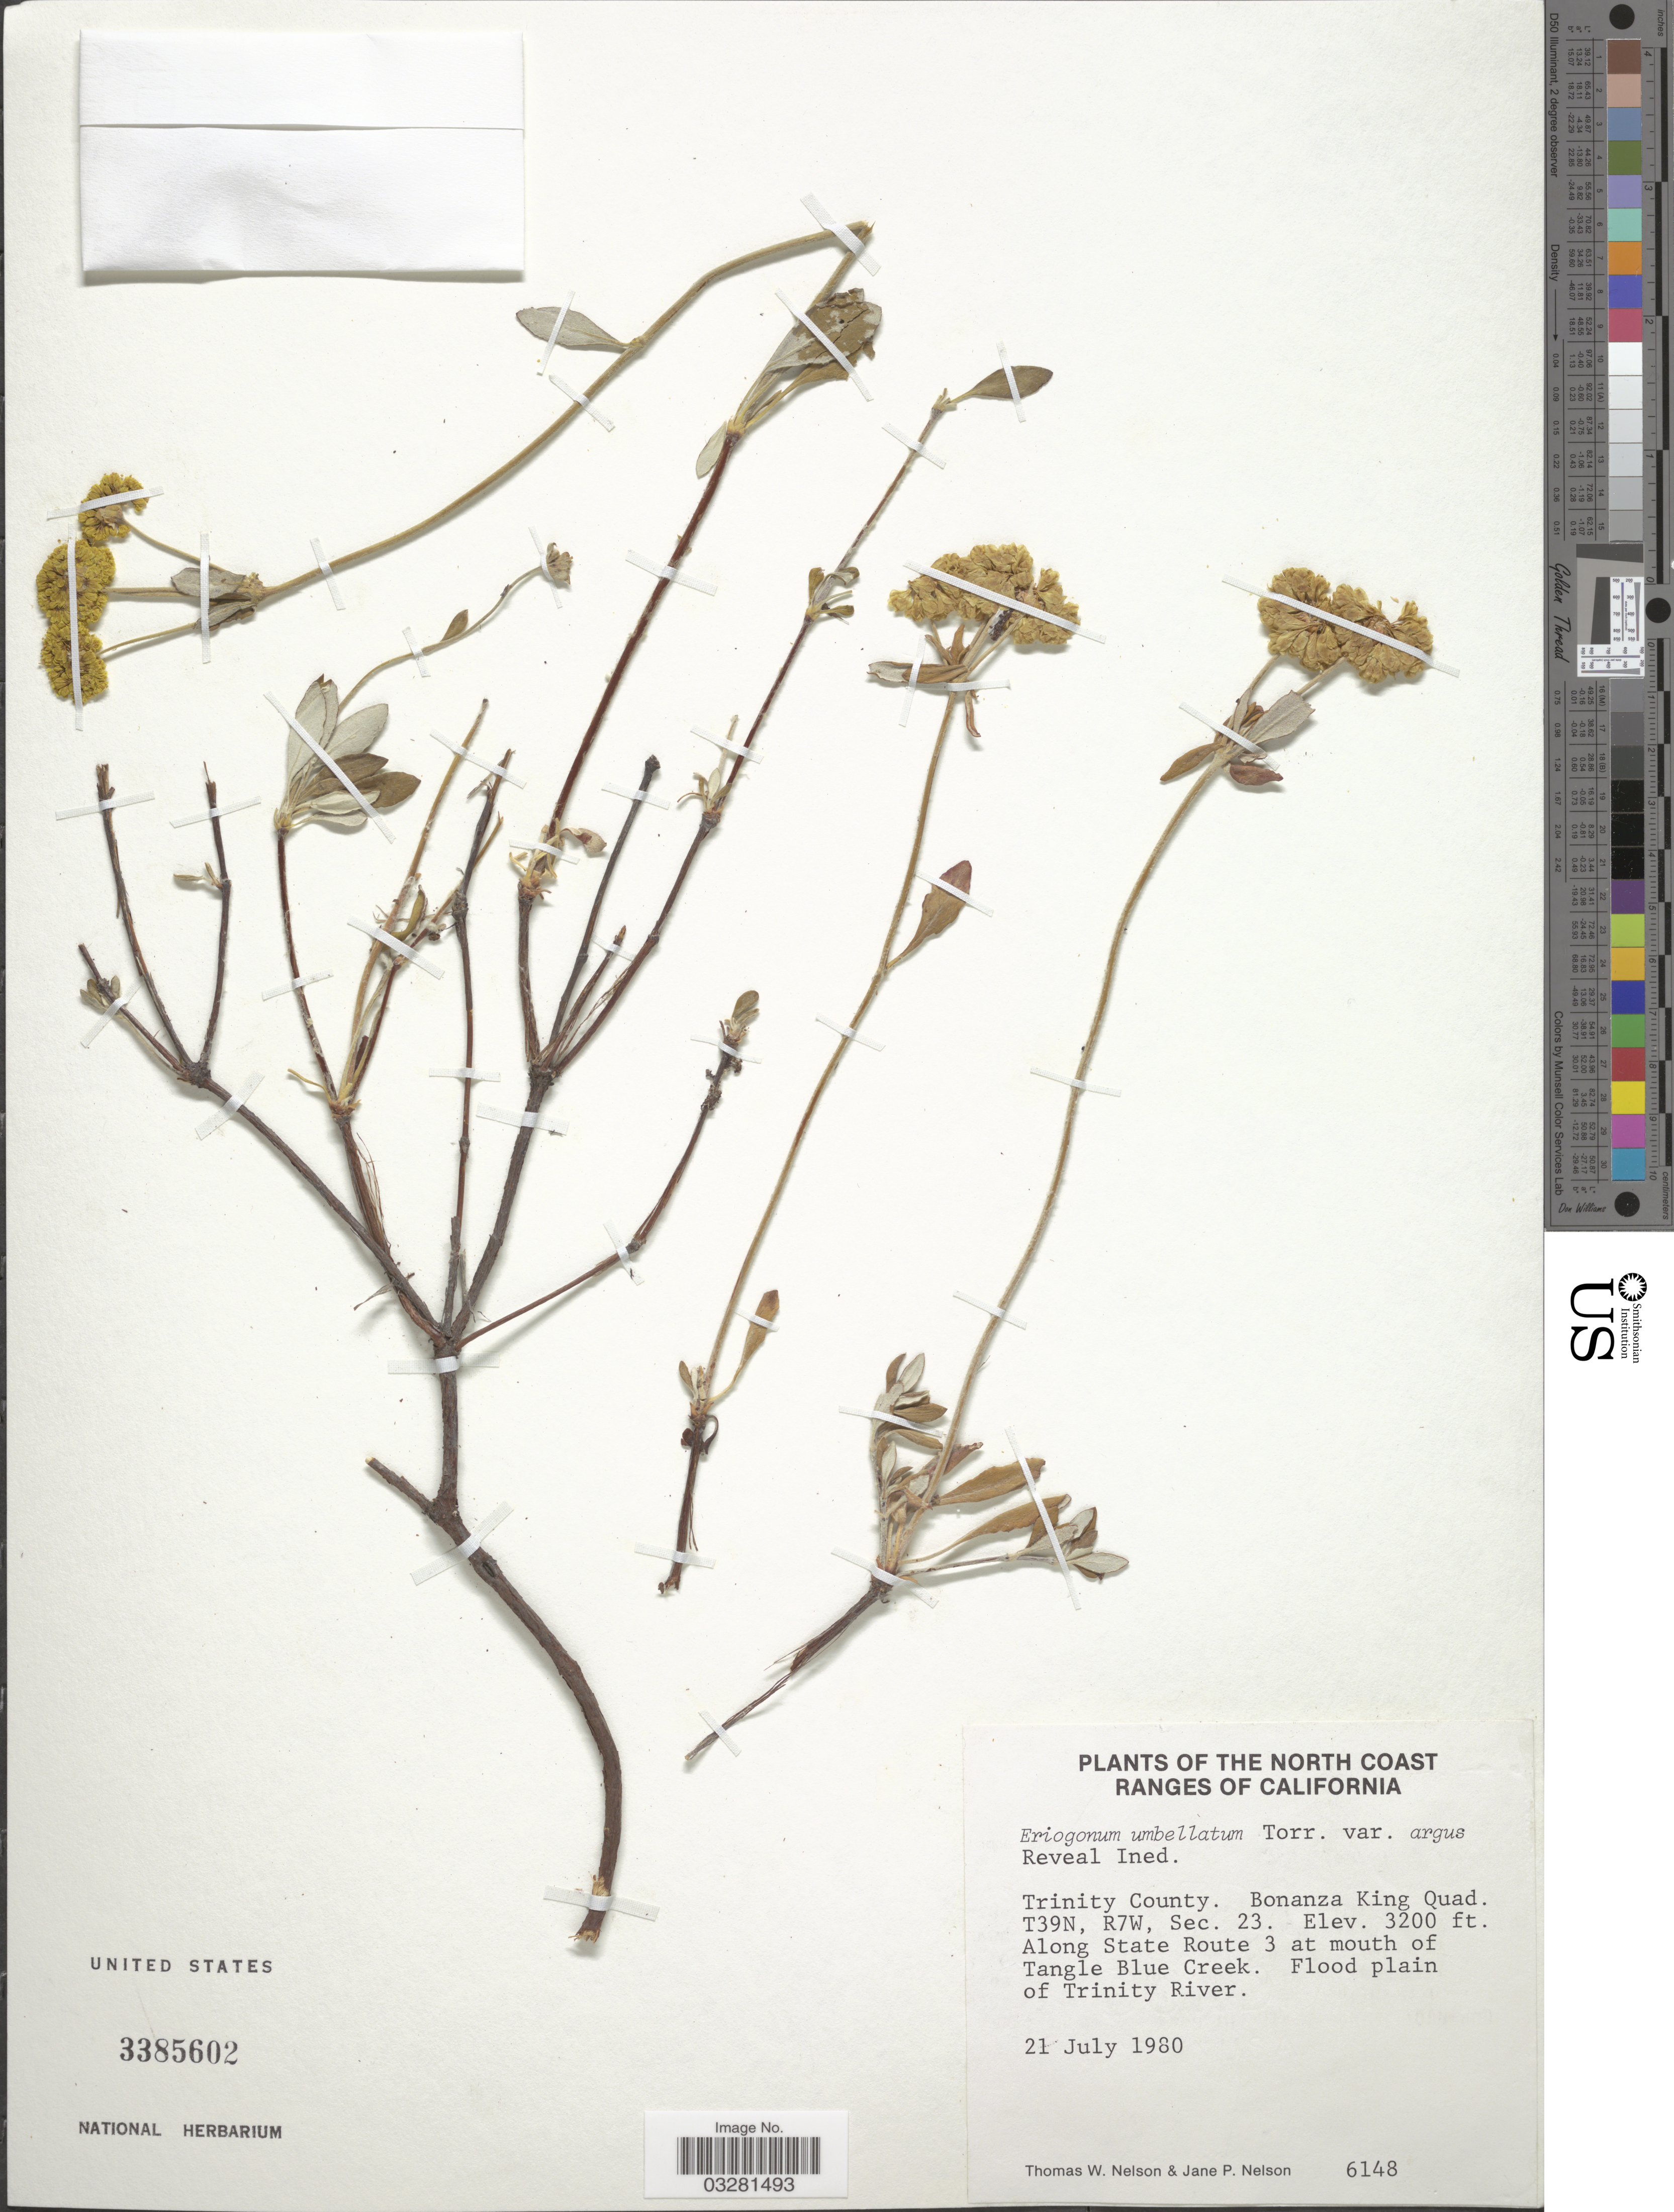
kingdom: Plantae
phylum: Tracheophyta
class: Magnoliopsida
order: Caryophyllales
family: Polygonaceae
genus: Eriogonum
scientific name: Eriogonum umbellatum var. argus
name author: Reveal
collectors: T. W. Nelson & J. P. Nelson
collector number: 6148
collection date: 1980-07-21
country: United States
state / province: California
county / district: Trinity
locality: The North Coast Ranges of California. Trinity County. Bonanza King Quad. T39N, R7W, Sec. 23. Along State Route 3 at mouth of Tangle Blue Creek. Flood plain of Trinity River.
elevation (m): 975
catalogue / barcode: US 3385602